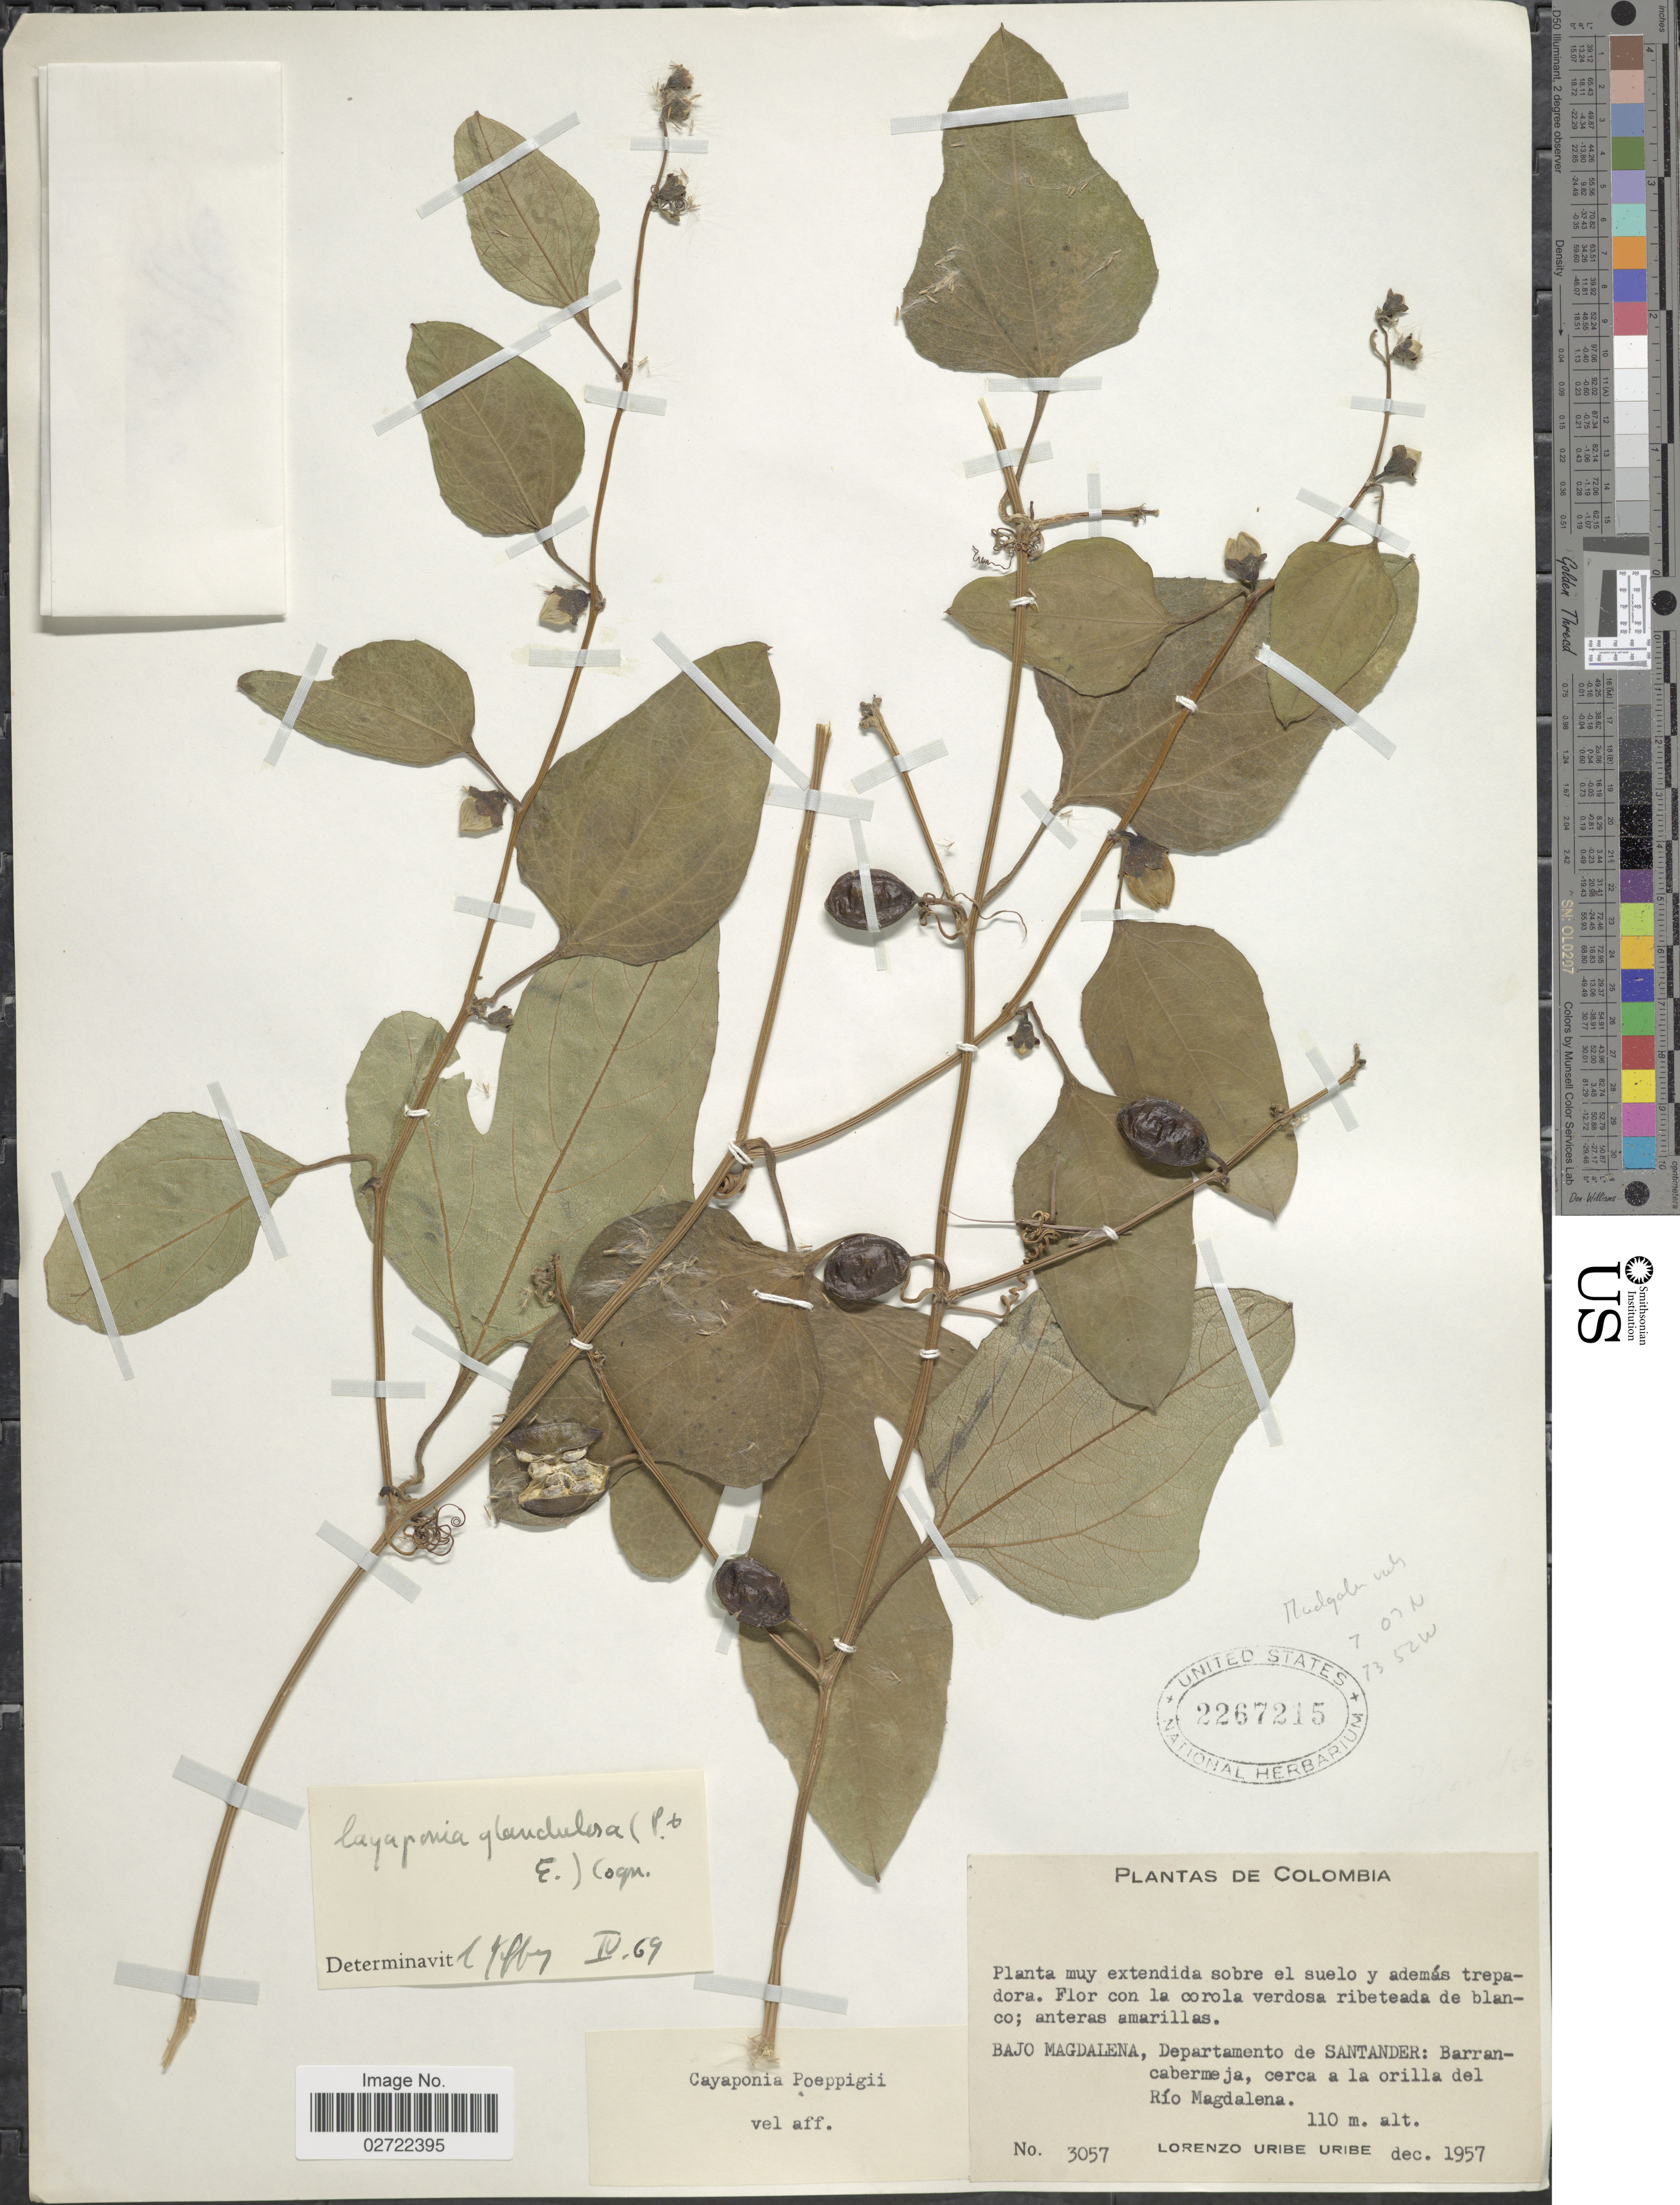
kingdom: Plantae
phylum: Tracheophyta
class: Magnoliopsida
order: Cucurbitales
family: Cucurbitaceae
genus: Cayaponia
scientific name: Cayaponia glandulosa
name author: (Poepp. & Endl.) Cogn.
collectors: L. Uribe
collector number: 3057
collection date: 1957-12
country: Colombia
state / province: Santander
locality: Bajo Magdalena, Departamento de Santander: Barrancabermeja, cerca a la orilla del Río Magdalena.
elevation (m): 110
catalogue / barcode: US 2267215